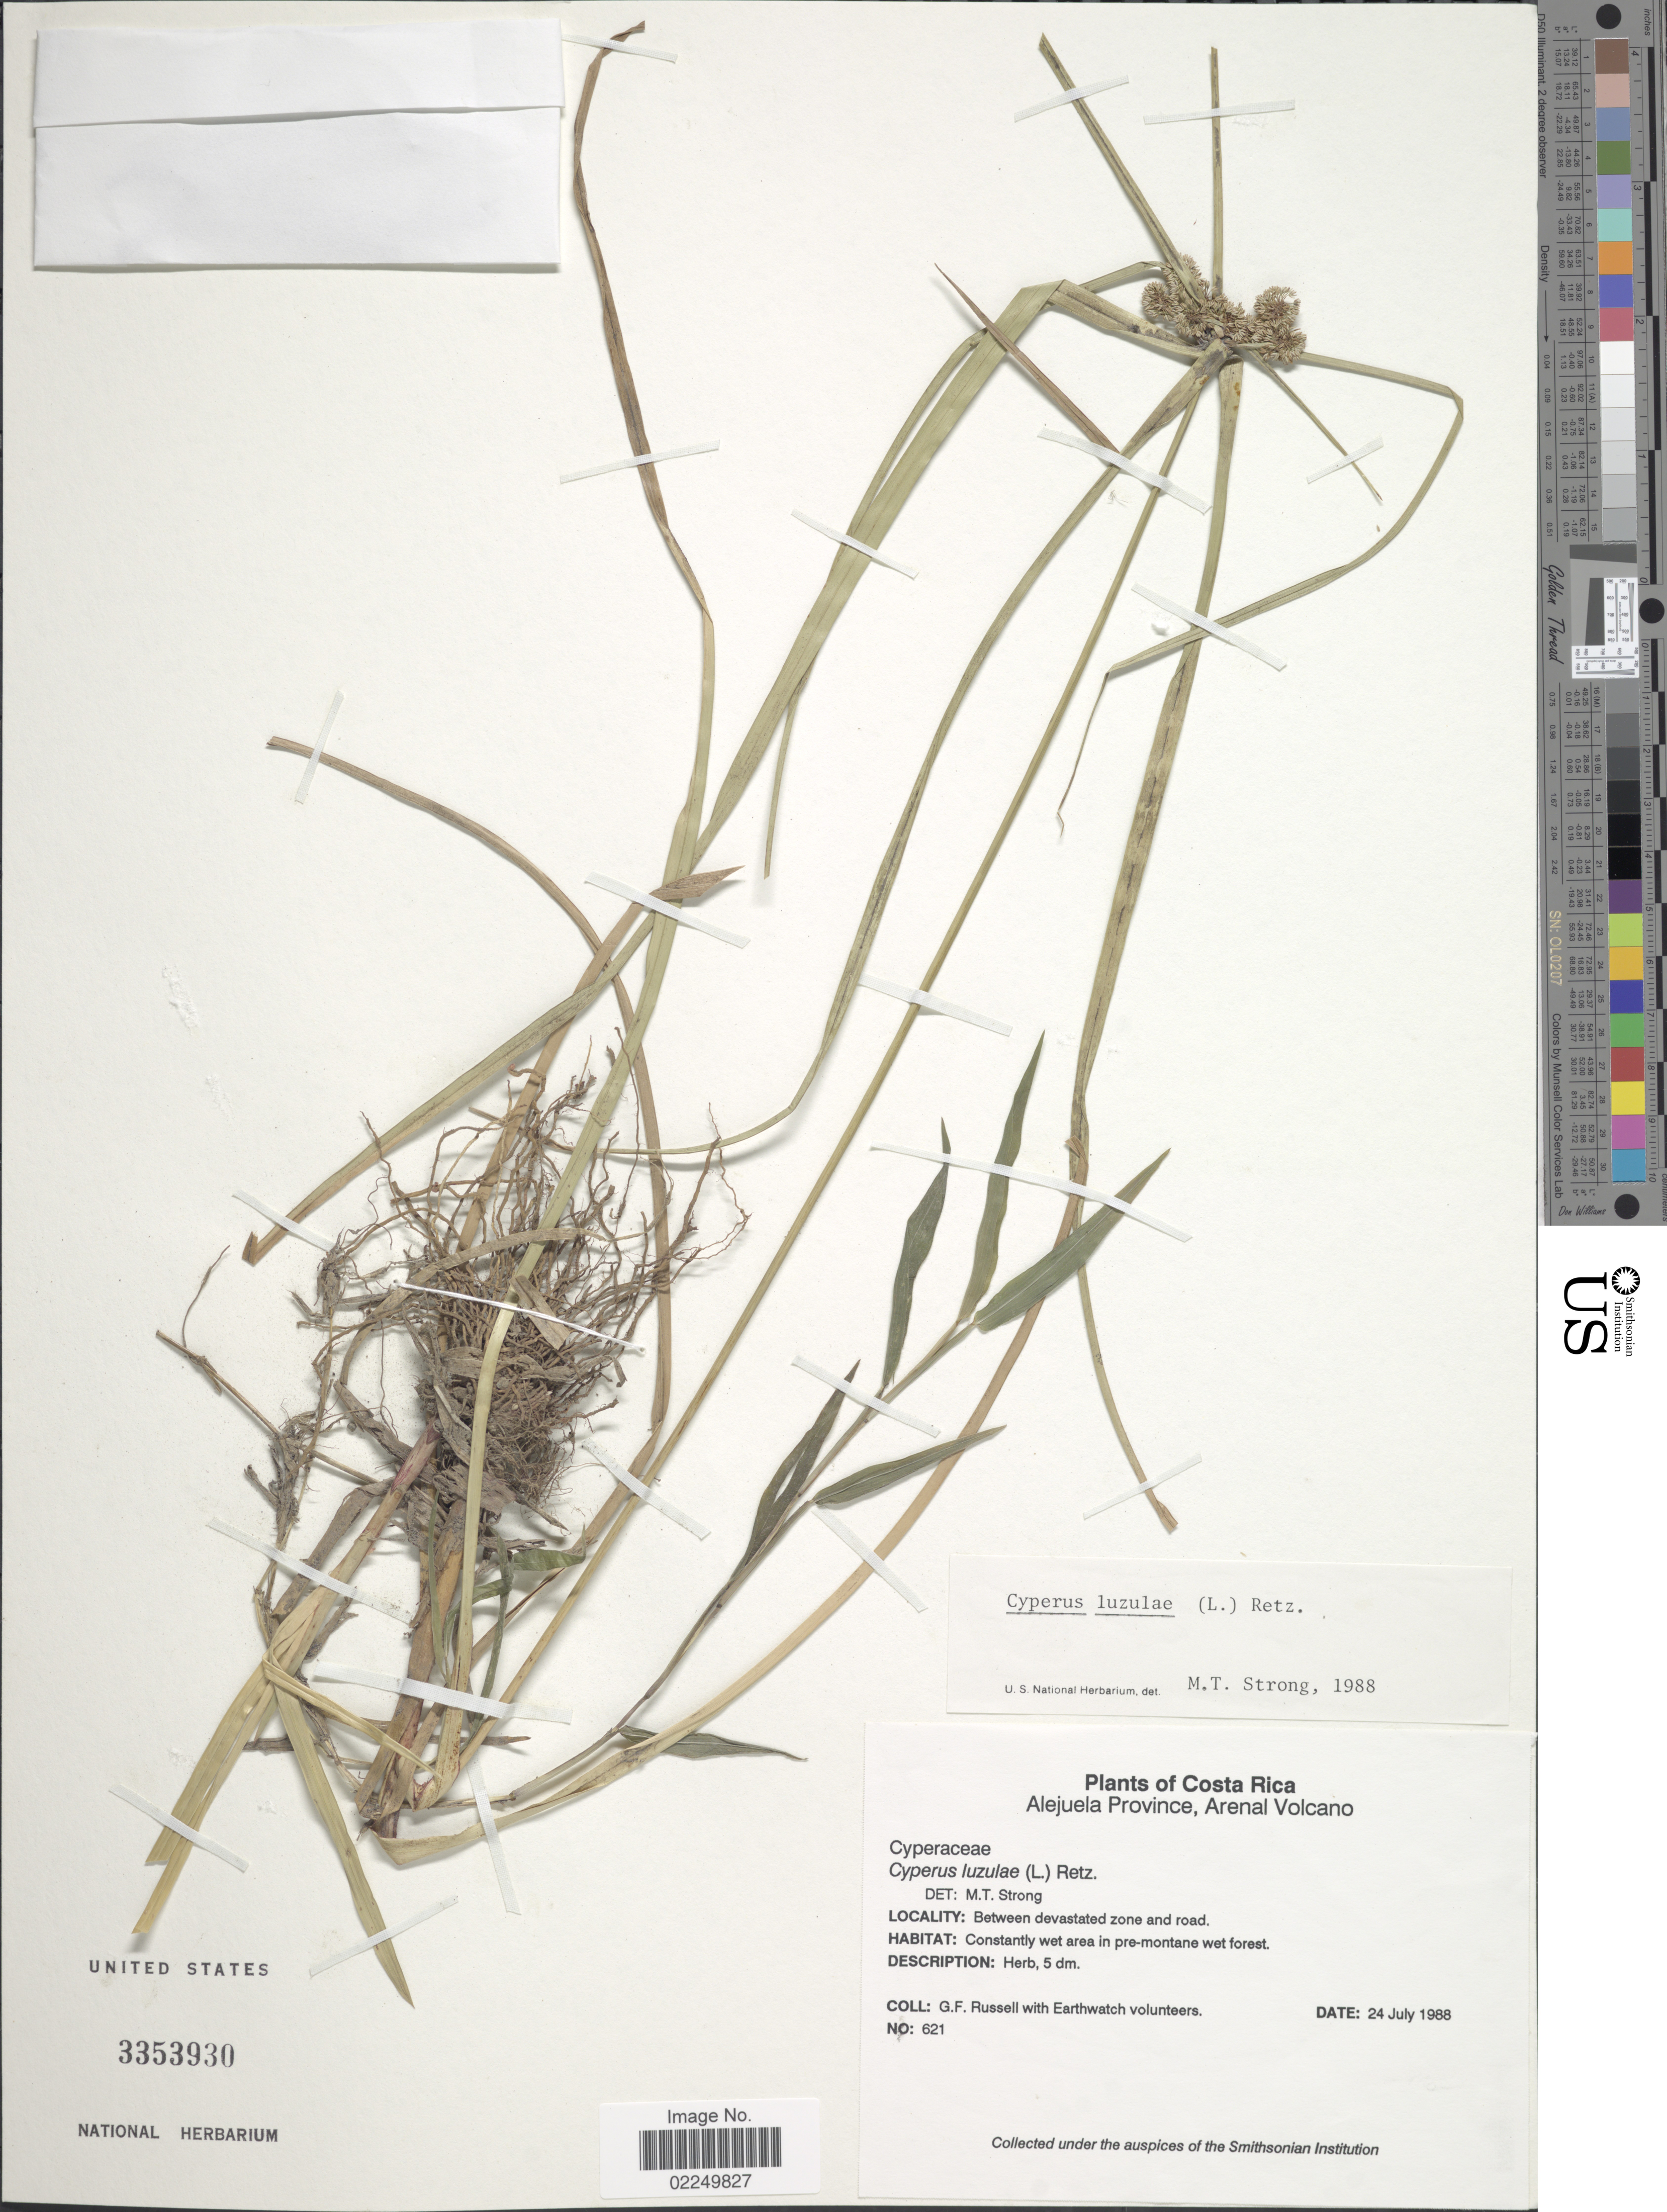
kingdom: Plantae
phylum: Tracheophyta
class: Liliopsida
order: Poales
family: Cyperaceae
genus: Cyperus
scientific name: Cyperus luzulae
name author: (L.) Rottb. ex Retz.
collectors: G. Russell & Earthwatch Volunteers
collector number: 621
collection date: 1988-07-24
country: Costa Rica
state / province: Alajuela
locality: Alejuela Province, Arenal Volcano, Between devastated zone and road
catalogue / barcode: US 3353930